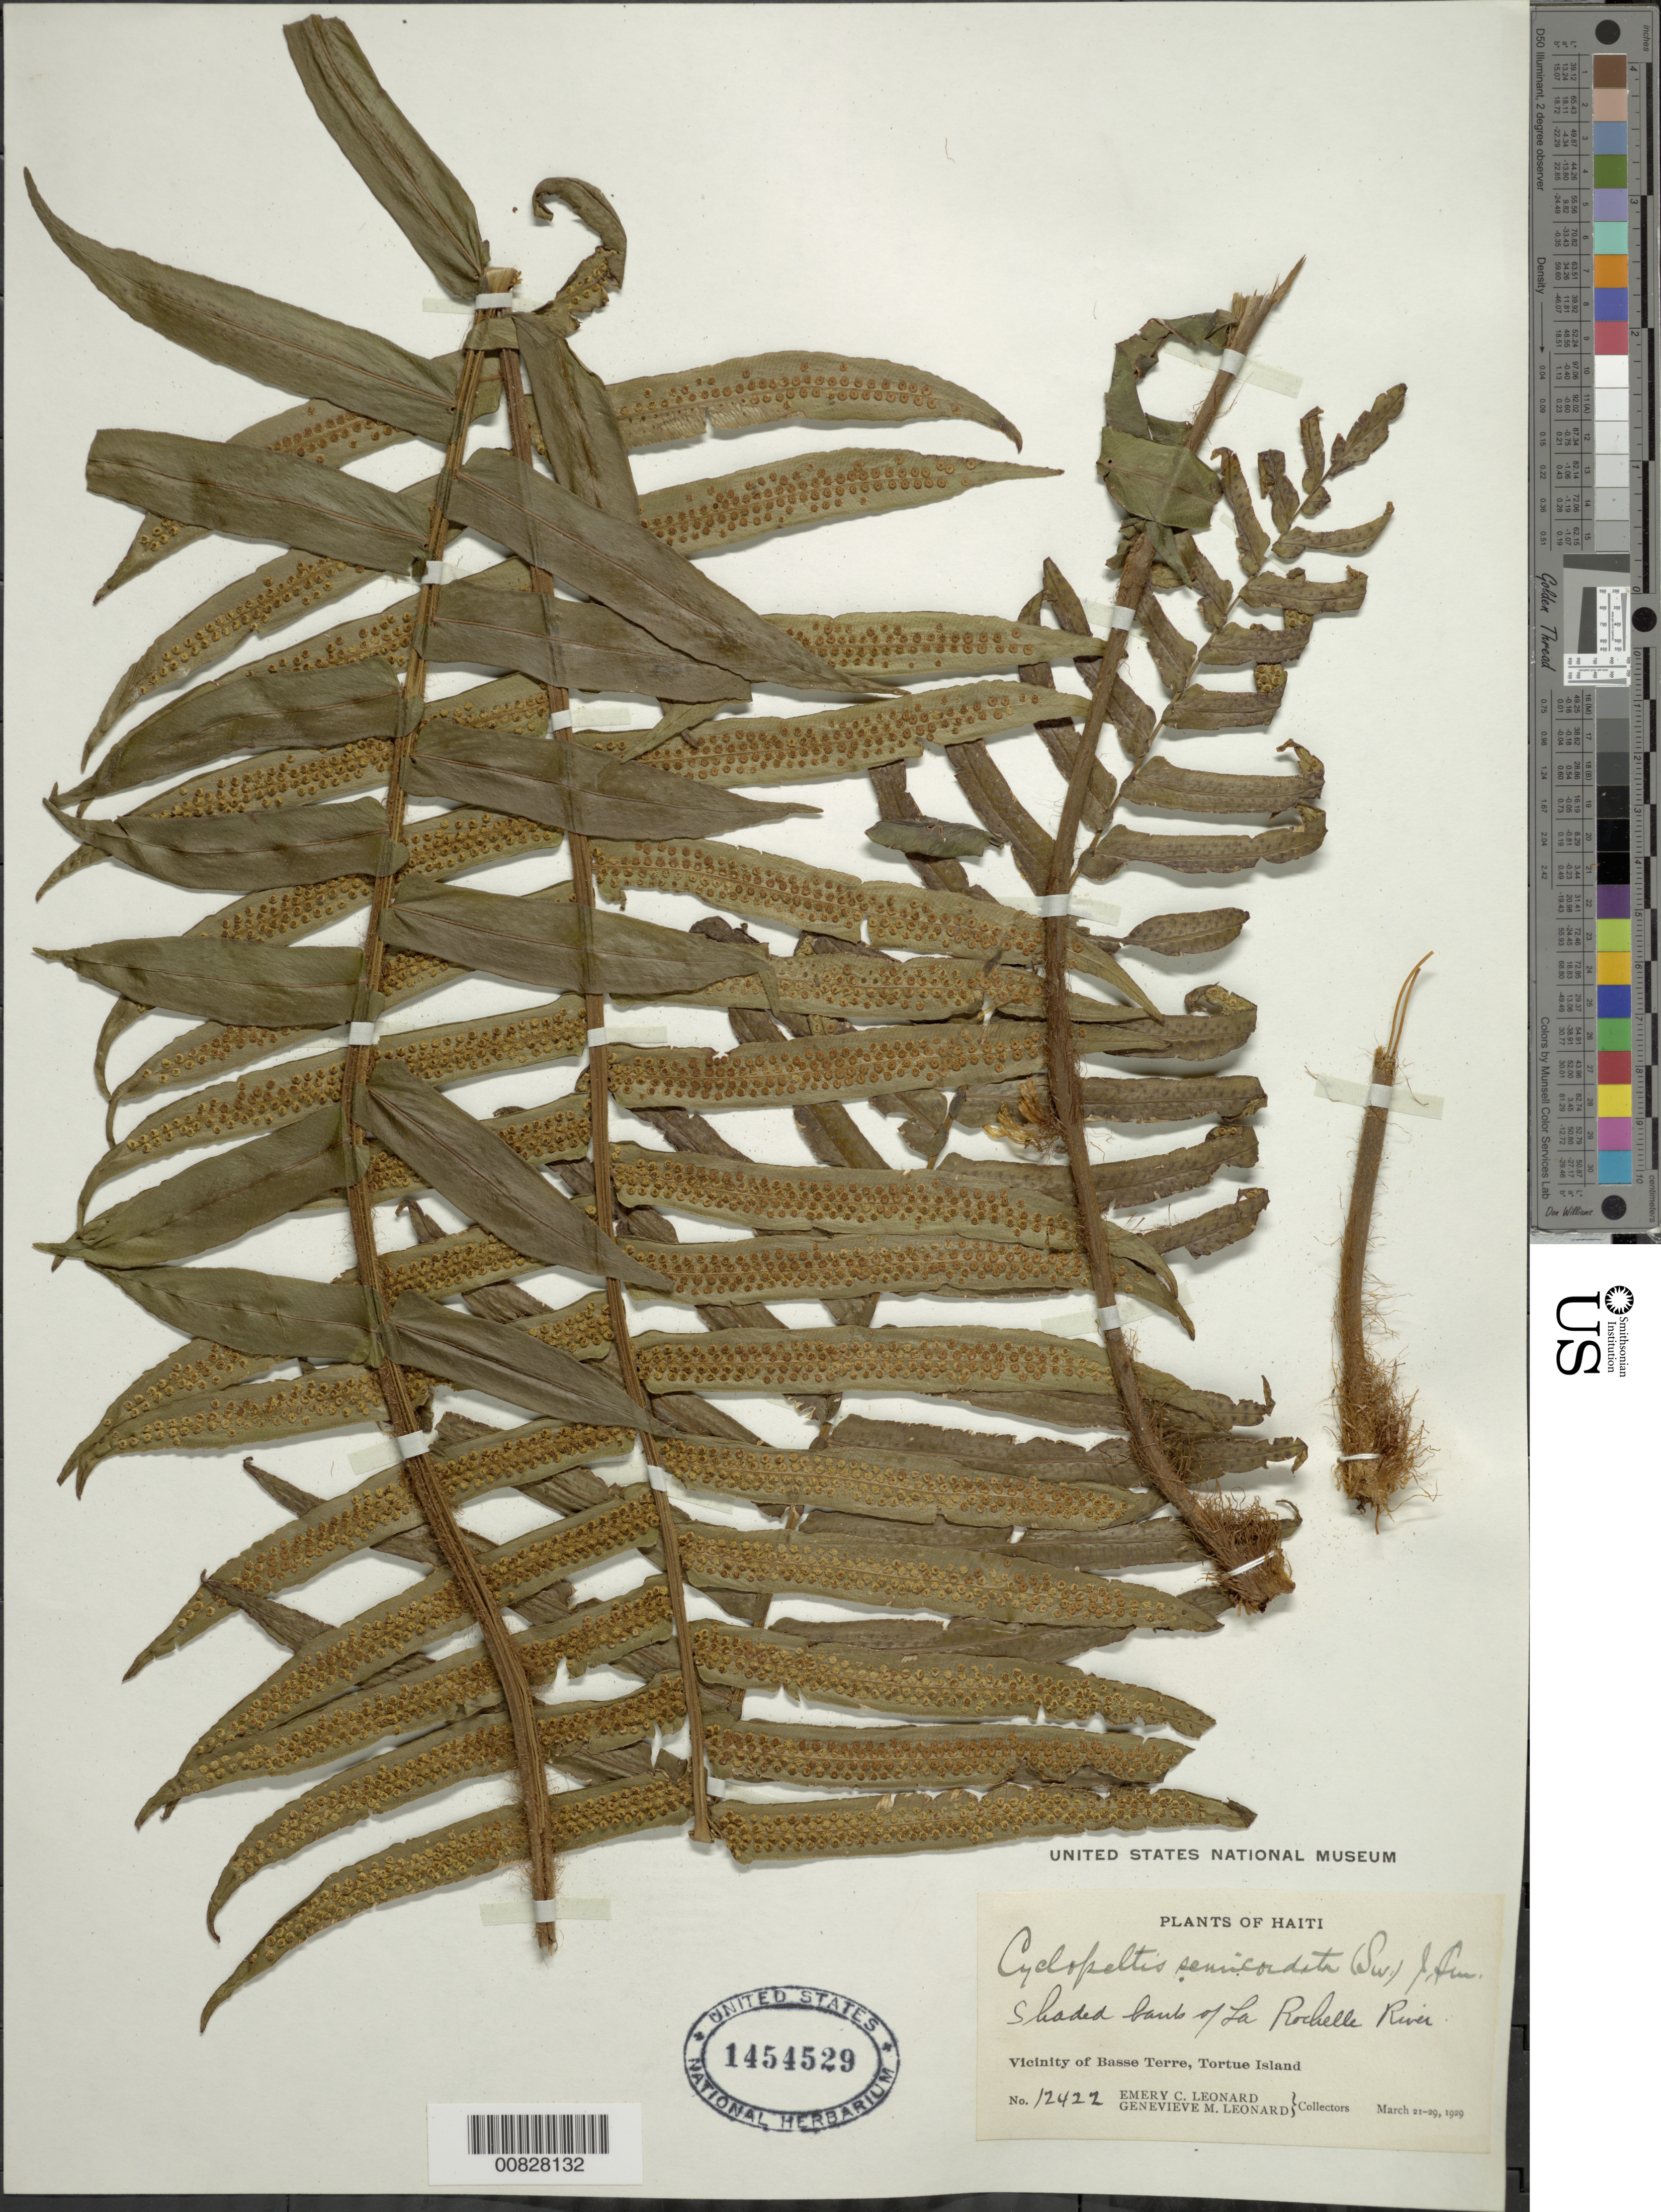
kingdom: Plantae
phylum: Tracheophyta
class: Polypodiopsida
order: Polypodiales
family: Lomariopsidaceae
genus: Cyclopeltis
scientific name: Cyclopeltis semicordata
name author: (Sw.) J. Sm.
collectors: E. C. Leonard & G. M. Leonard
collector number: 12422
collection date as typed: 21 Mar 1929 to 29 Mar 1929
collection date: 1929-03-21/1929-03-29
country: Haiti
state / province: Nord-Óuest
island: Île de la Tortue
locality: Tortue Island, vicinity Basse Terre, La Rochelle River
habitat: Shaded bank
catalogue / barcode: US 1454529